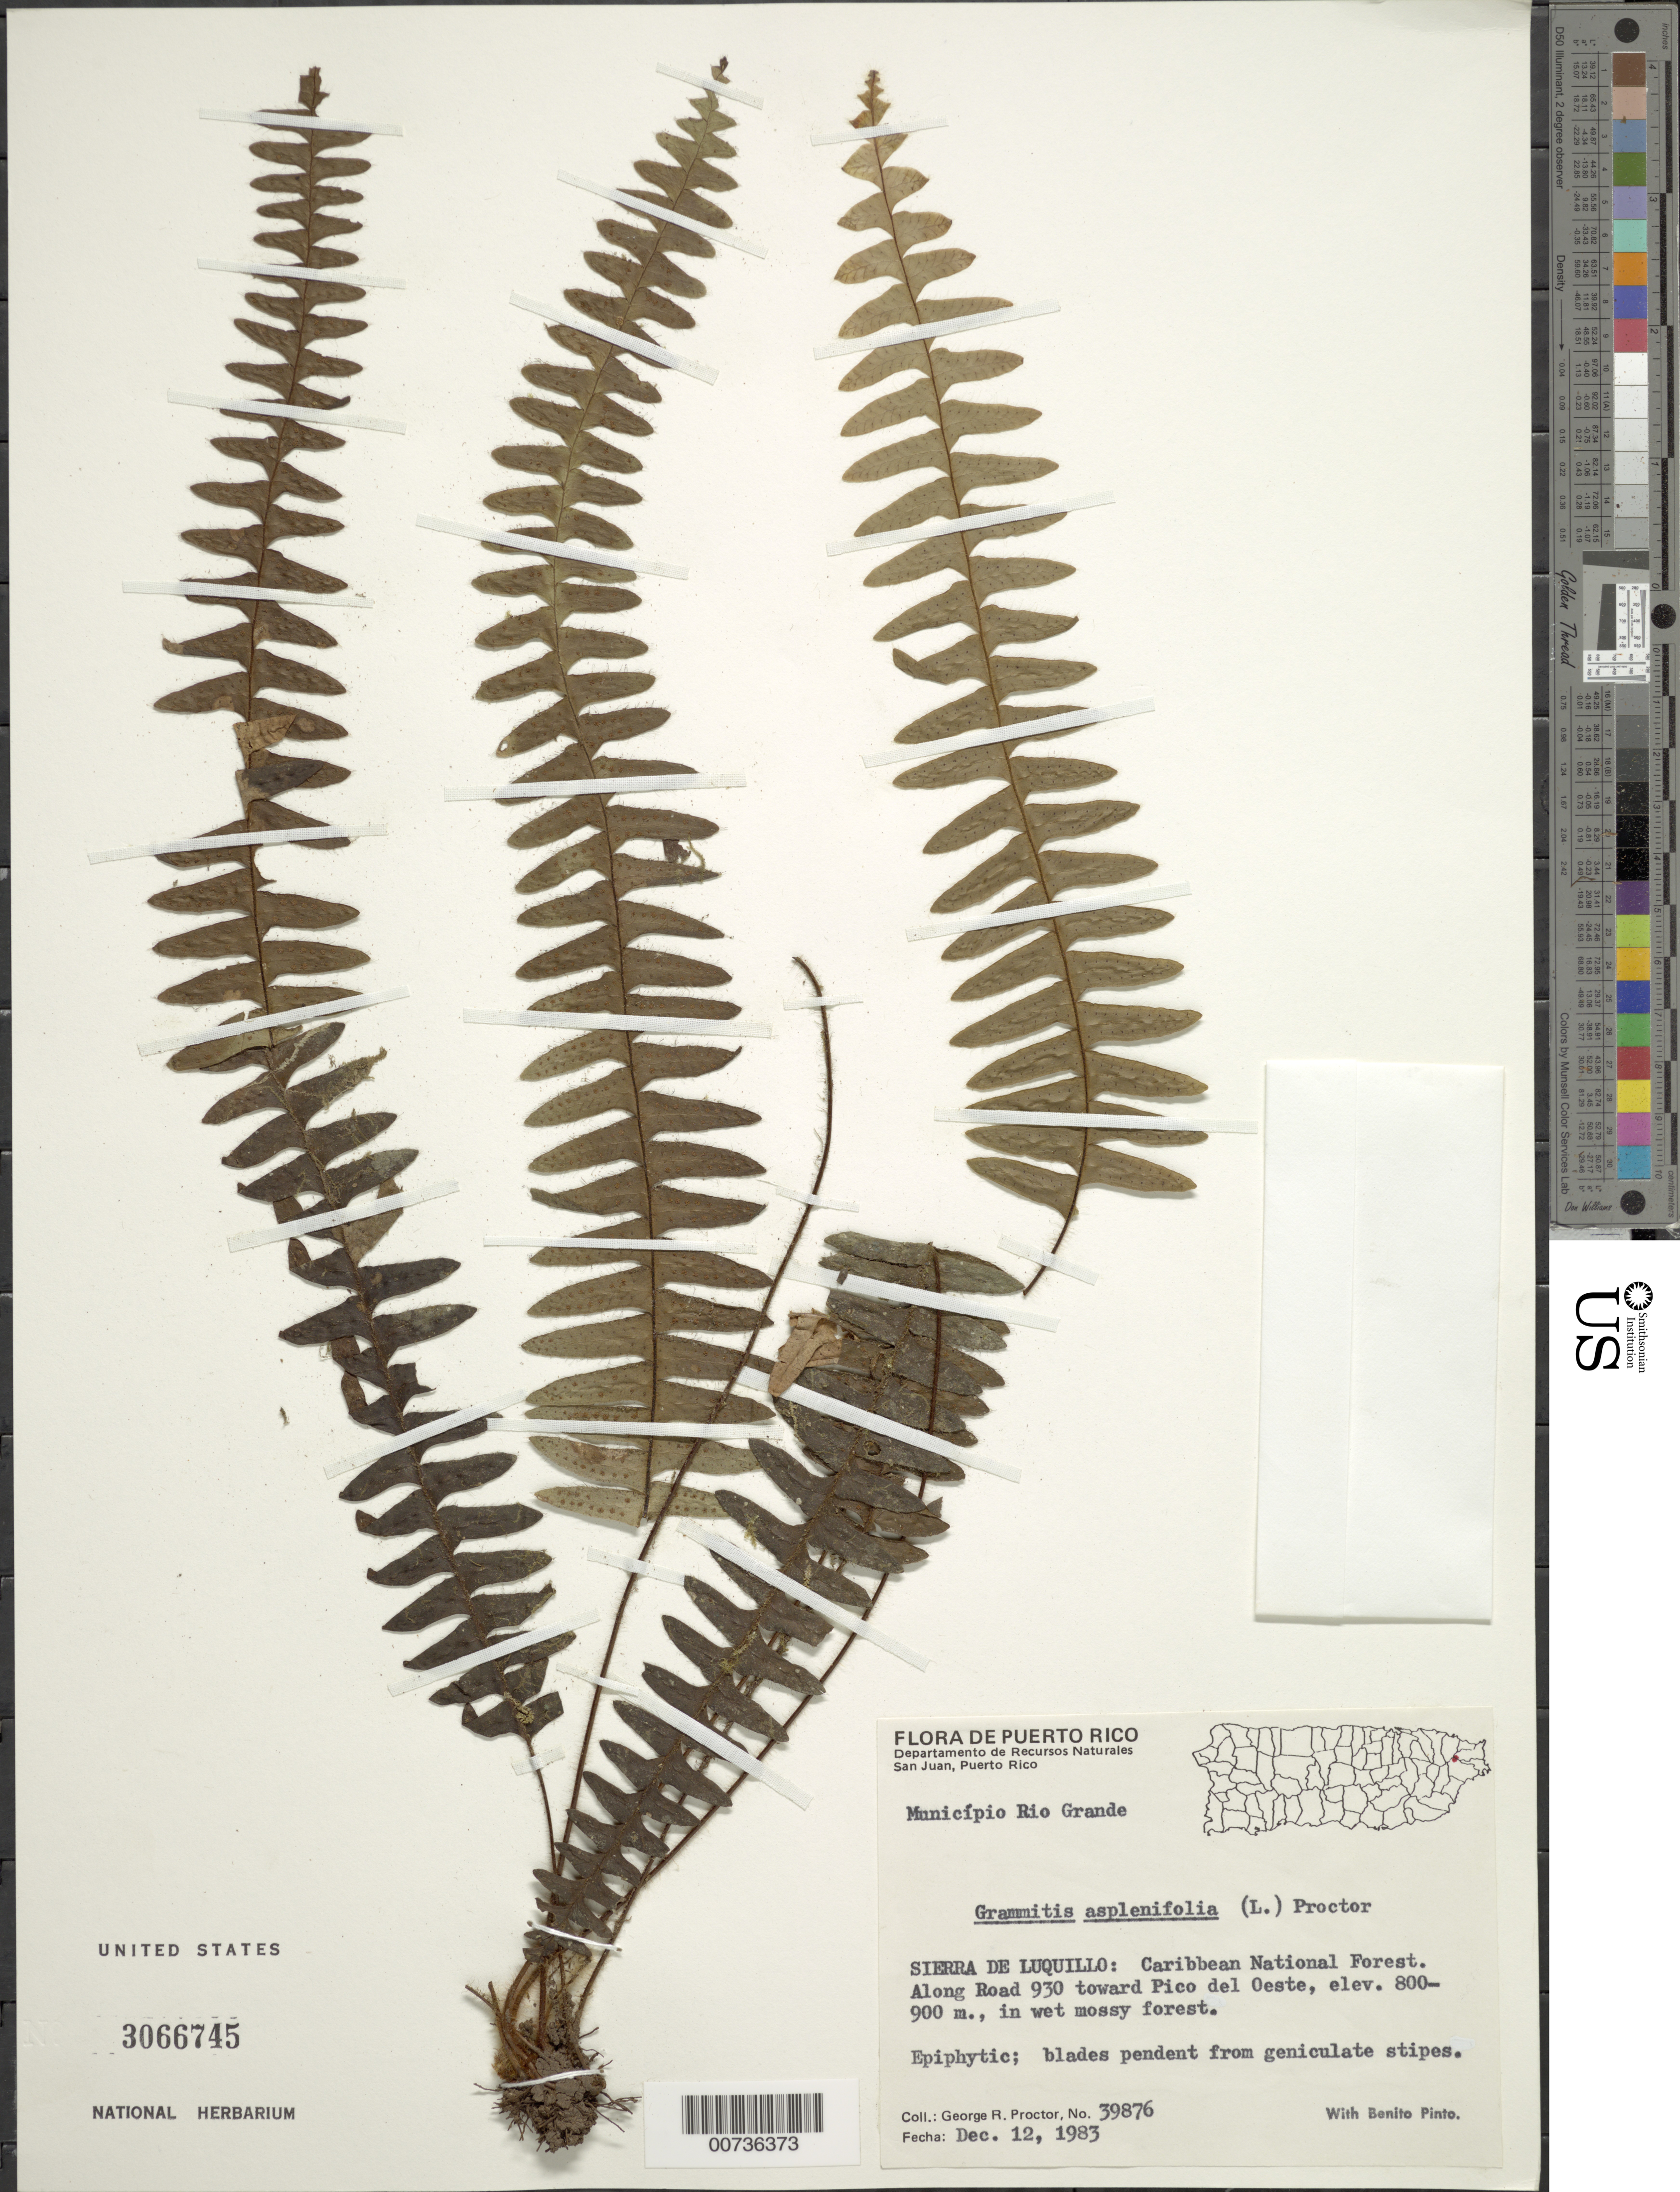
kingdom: Plantae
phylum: Tracheophyta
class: Polypodiopsida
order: Polypodiales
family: Polypodiaceae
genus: Terpsichore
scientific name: Terpsichore asplenifolia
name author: (L.) A.R. Sm.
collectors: G. R. Proctor & B. Pinto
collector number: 39876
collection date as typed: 12 Dec 1983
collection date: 1983-12-12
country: Puerto Rico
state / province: Río Grande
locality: Sierra de Luquillo: Caribbean National Forest. Along road 930 toward Pico del Oeste, in wet mossy forest. Municipio Rio Grande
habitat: Epiphytic, blades pendent from geniculate stipes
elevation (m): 800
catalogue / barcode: US 3066745